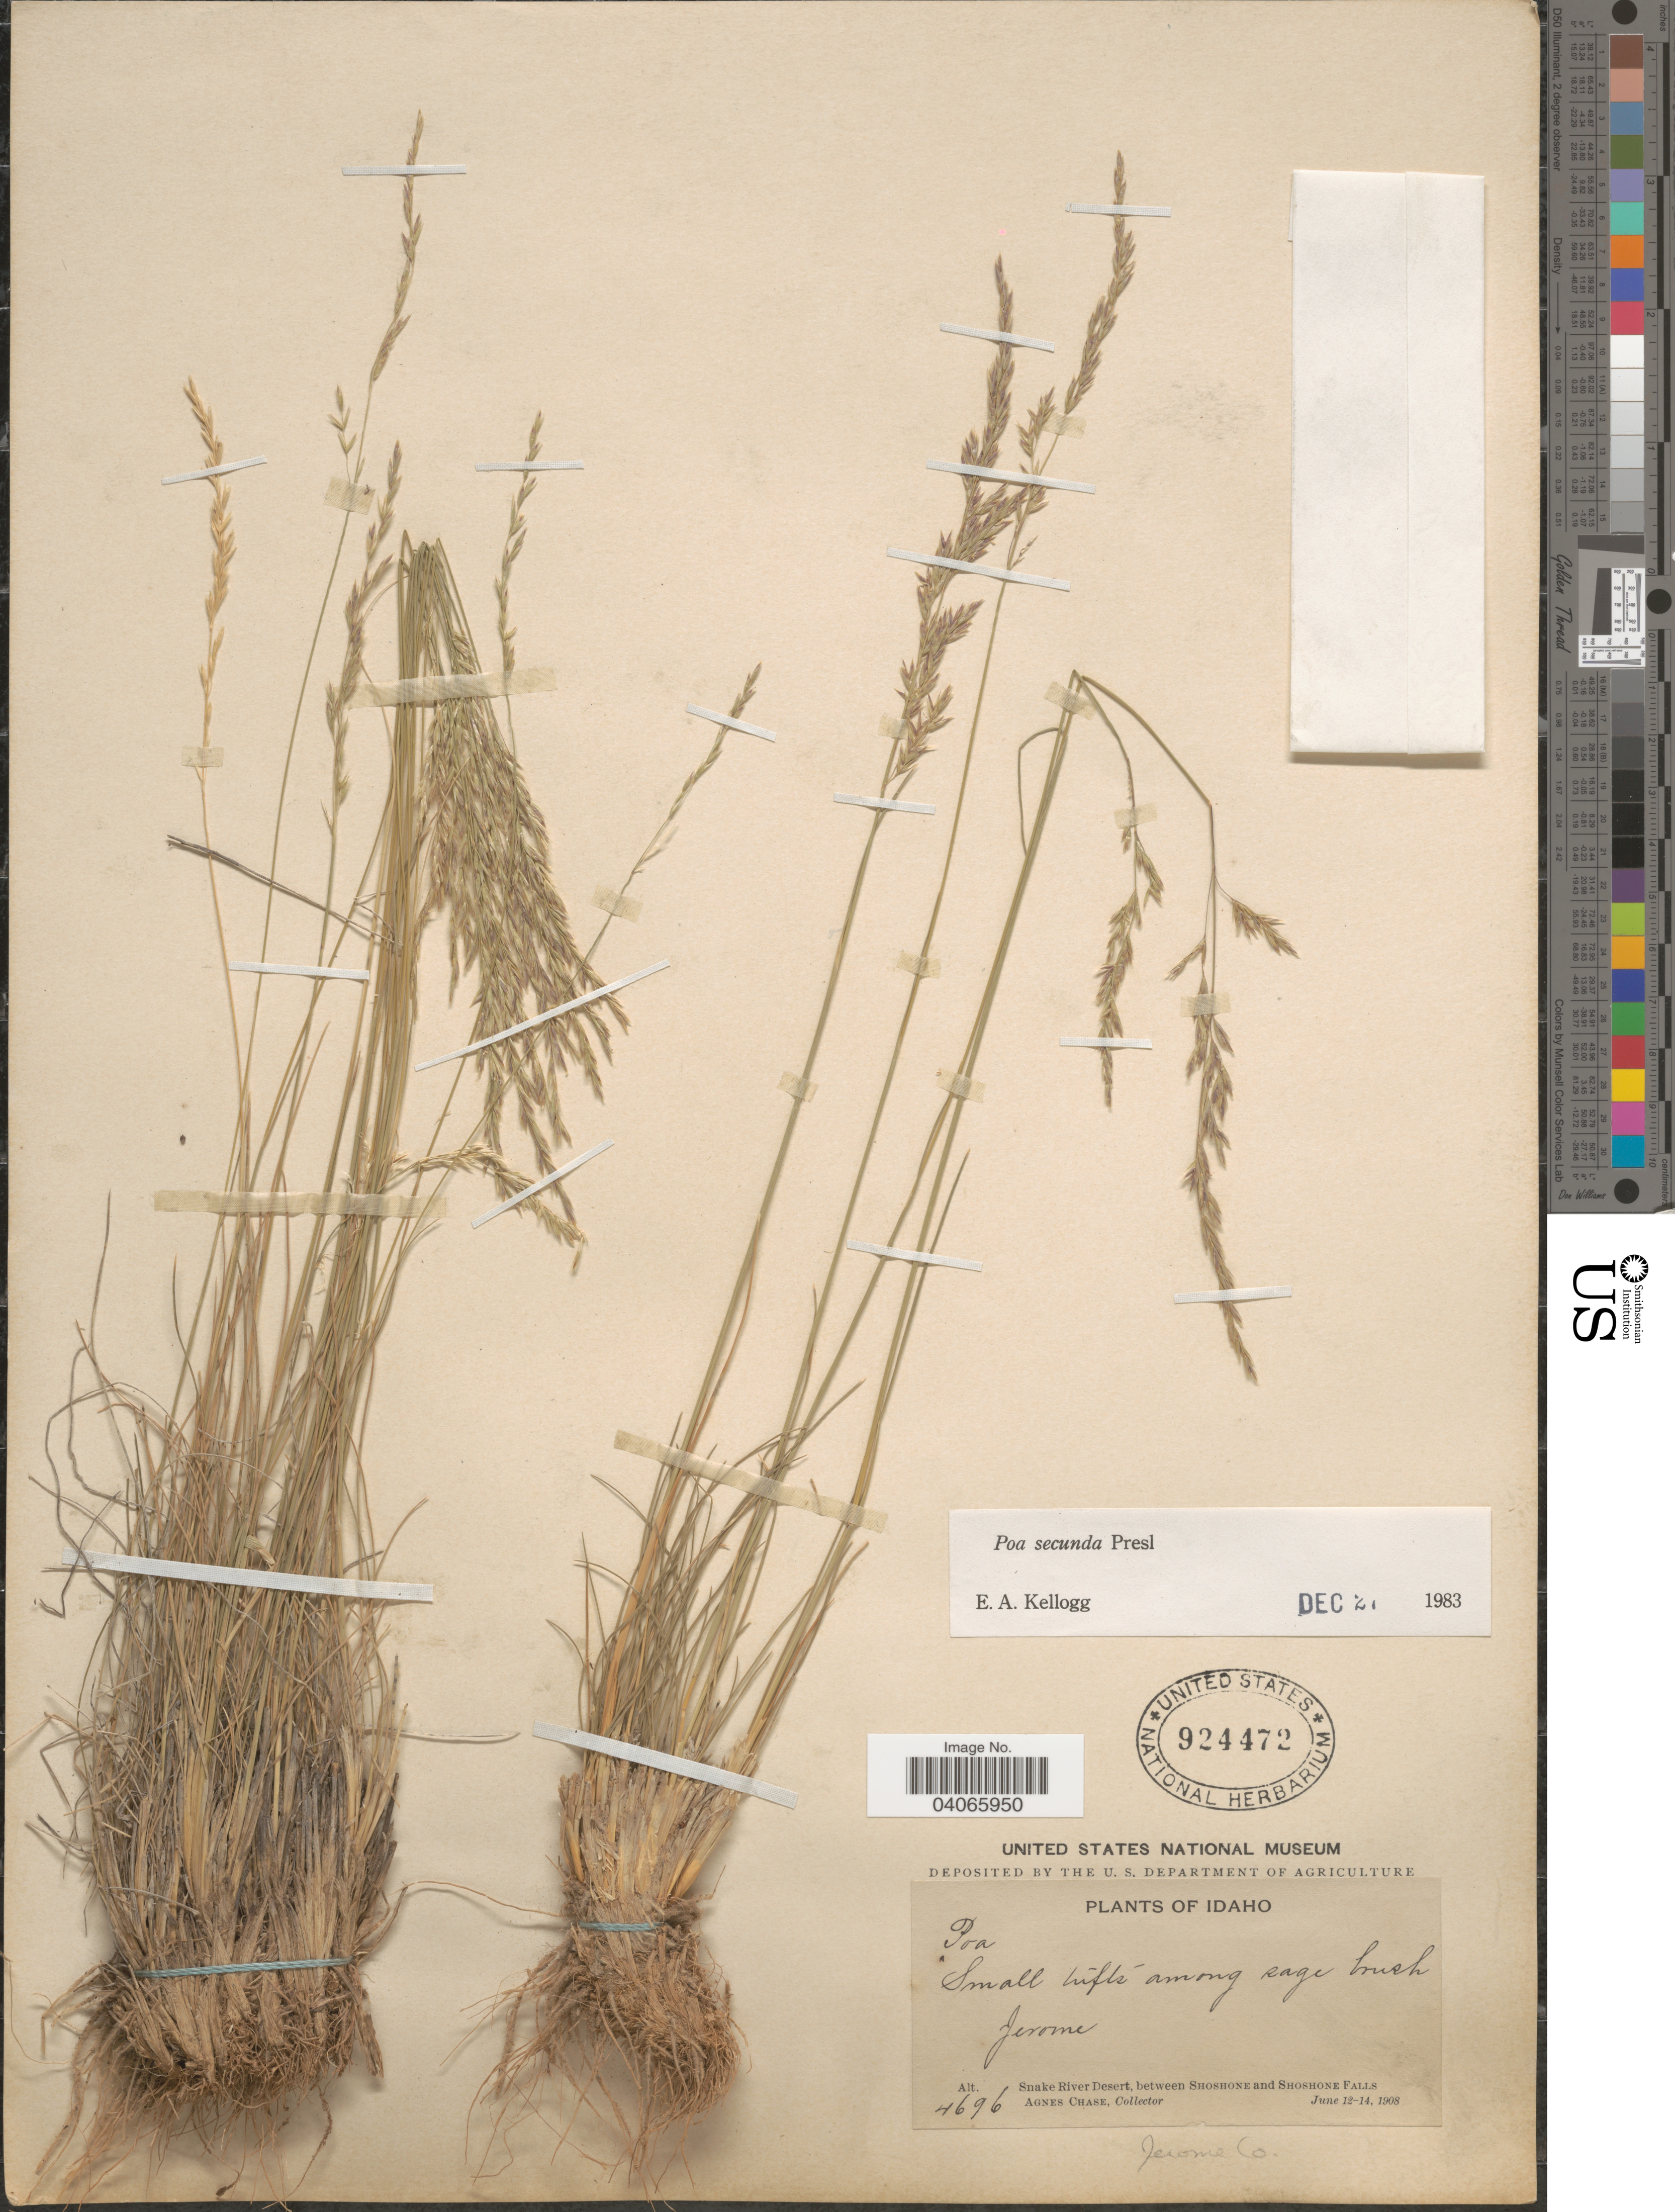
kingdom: Plantae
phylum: Tracheophyta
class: Liliopsida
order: Poales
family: Poaceae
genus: Poa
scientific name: Poa secunda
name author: J. Presl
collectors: A. Chase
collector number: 4696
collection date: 1908-06-12/1908-06-14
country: United States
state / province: Idaho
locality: Jerome. Snake River Desert, between Shoshone and Shoshone Falls. Jerome Co.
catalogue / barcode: US 924472